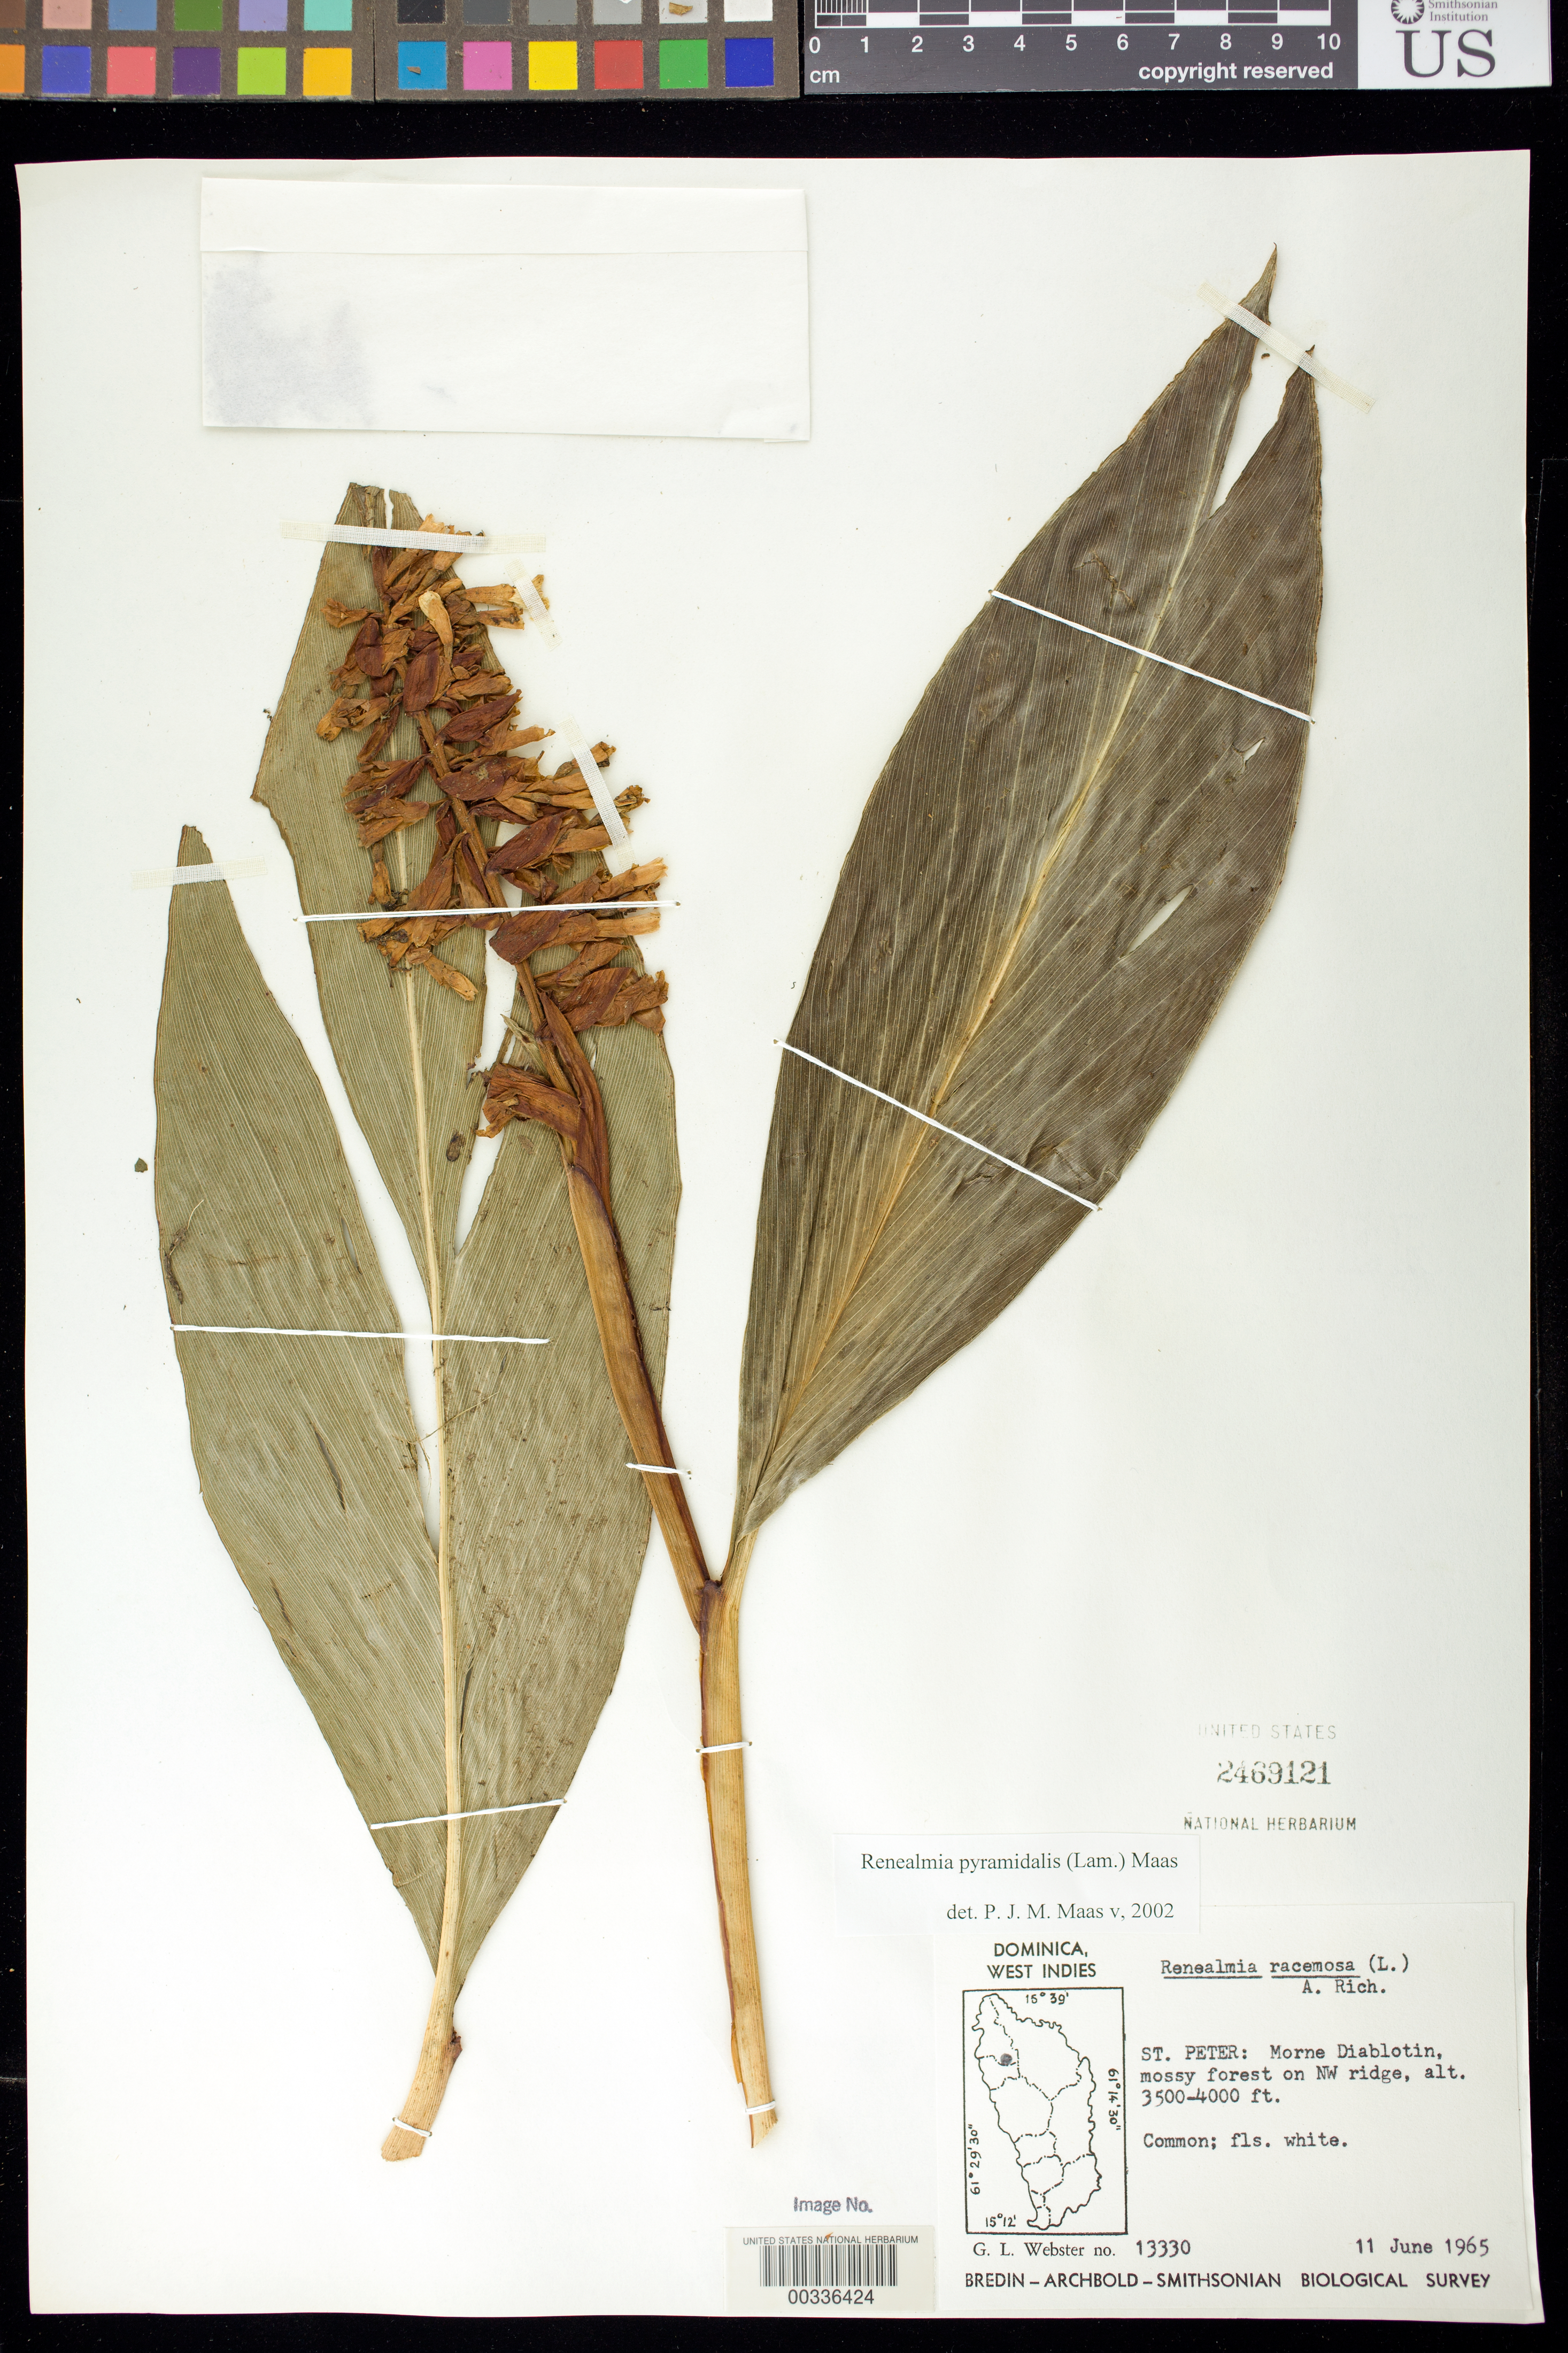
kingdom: Plantae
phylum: Tracheophyta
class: Liliopsida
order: Zingiberales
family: Zingiberaceae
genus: Renealmia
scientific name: Renealmia pyramidalis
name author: (Lam.) Maas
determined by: Maas, Paul J. M.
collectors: G. L. Webster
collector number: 13330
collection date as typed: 11 Jun 1965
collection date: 1965-06-11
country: Dominica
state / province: St. Peter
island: Dominica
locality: Morne diablotin, mossy forest on nw ridge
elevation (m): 1067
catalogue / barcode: US 2469121